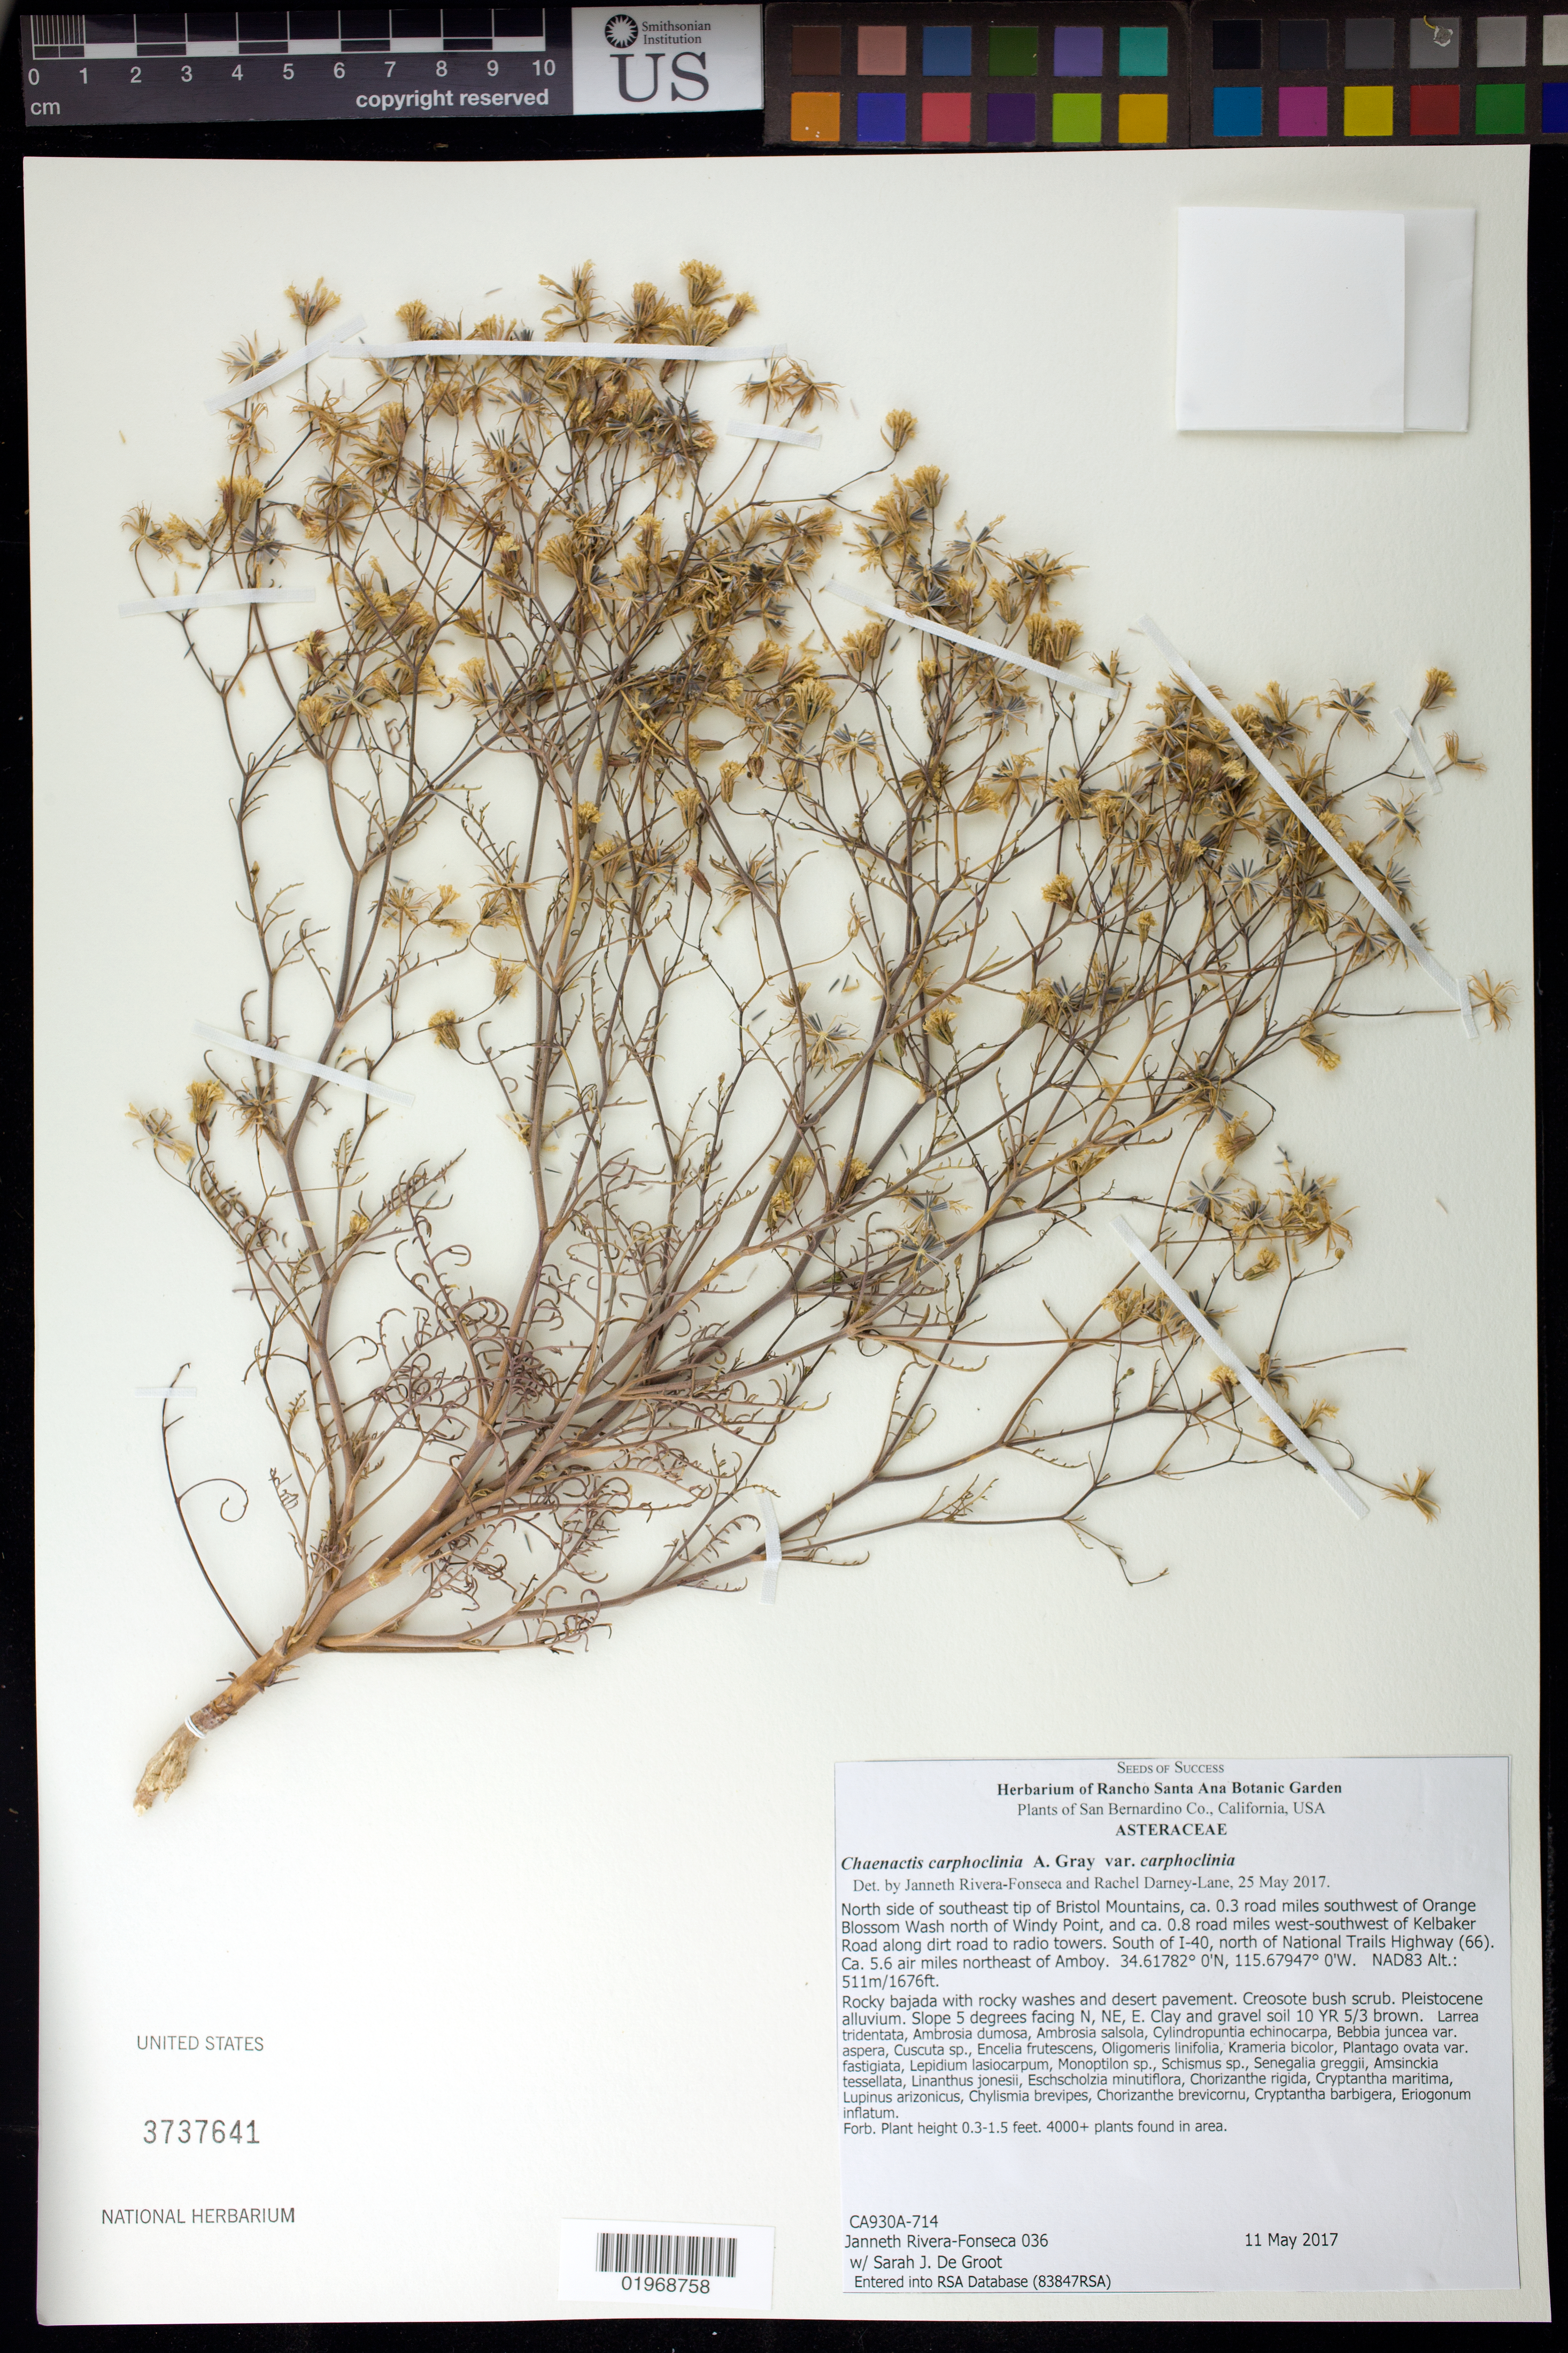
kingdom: Plantae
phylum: Tracheophyta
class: Magnoliopsida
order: Asterales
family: Asteraceae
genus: Chaenactis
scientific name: Chaenactis carphoclinia var. carphoclinia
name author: A. Gray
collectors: J. Rivera & S. De Groot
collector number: CA930A-714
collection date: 2017-05-11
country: United States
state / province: California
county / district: San Bernardino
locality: N side of SE tip of Bristol Mts, Orange Blossom Wash N of Windy Point, N of National Trails Hwy (66), 5.6 air miles NE of Amboy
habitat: Rocky bajada with rocky washes and desert pavement. Creosote bush scrub.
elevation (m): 511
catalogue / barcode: US 3737641